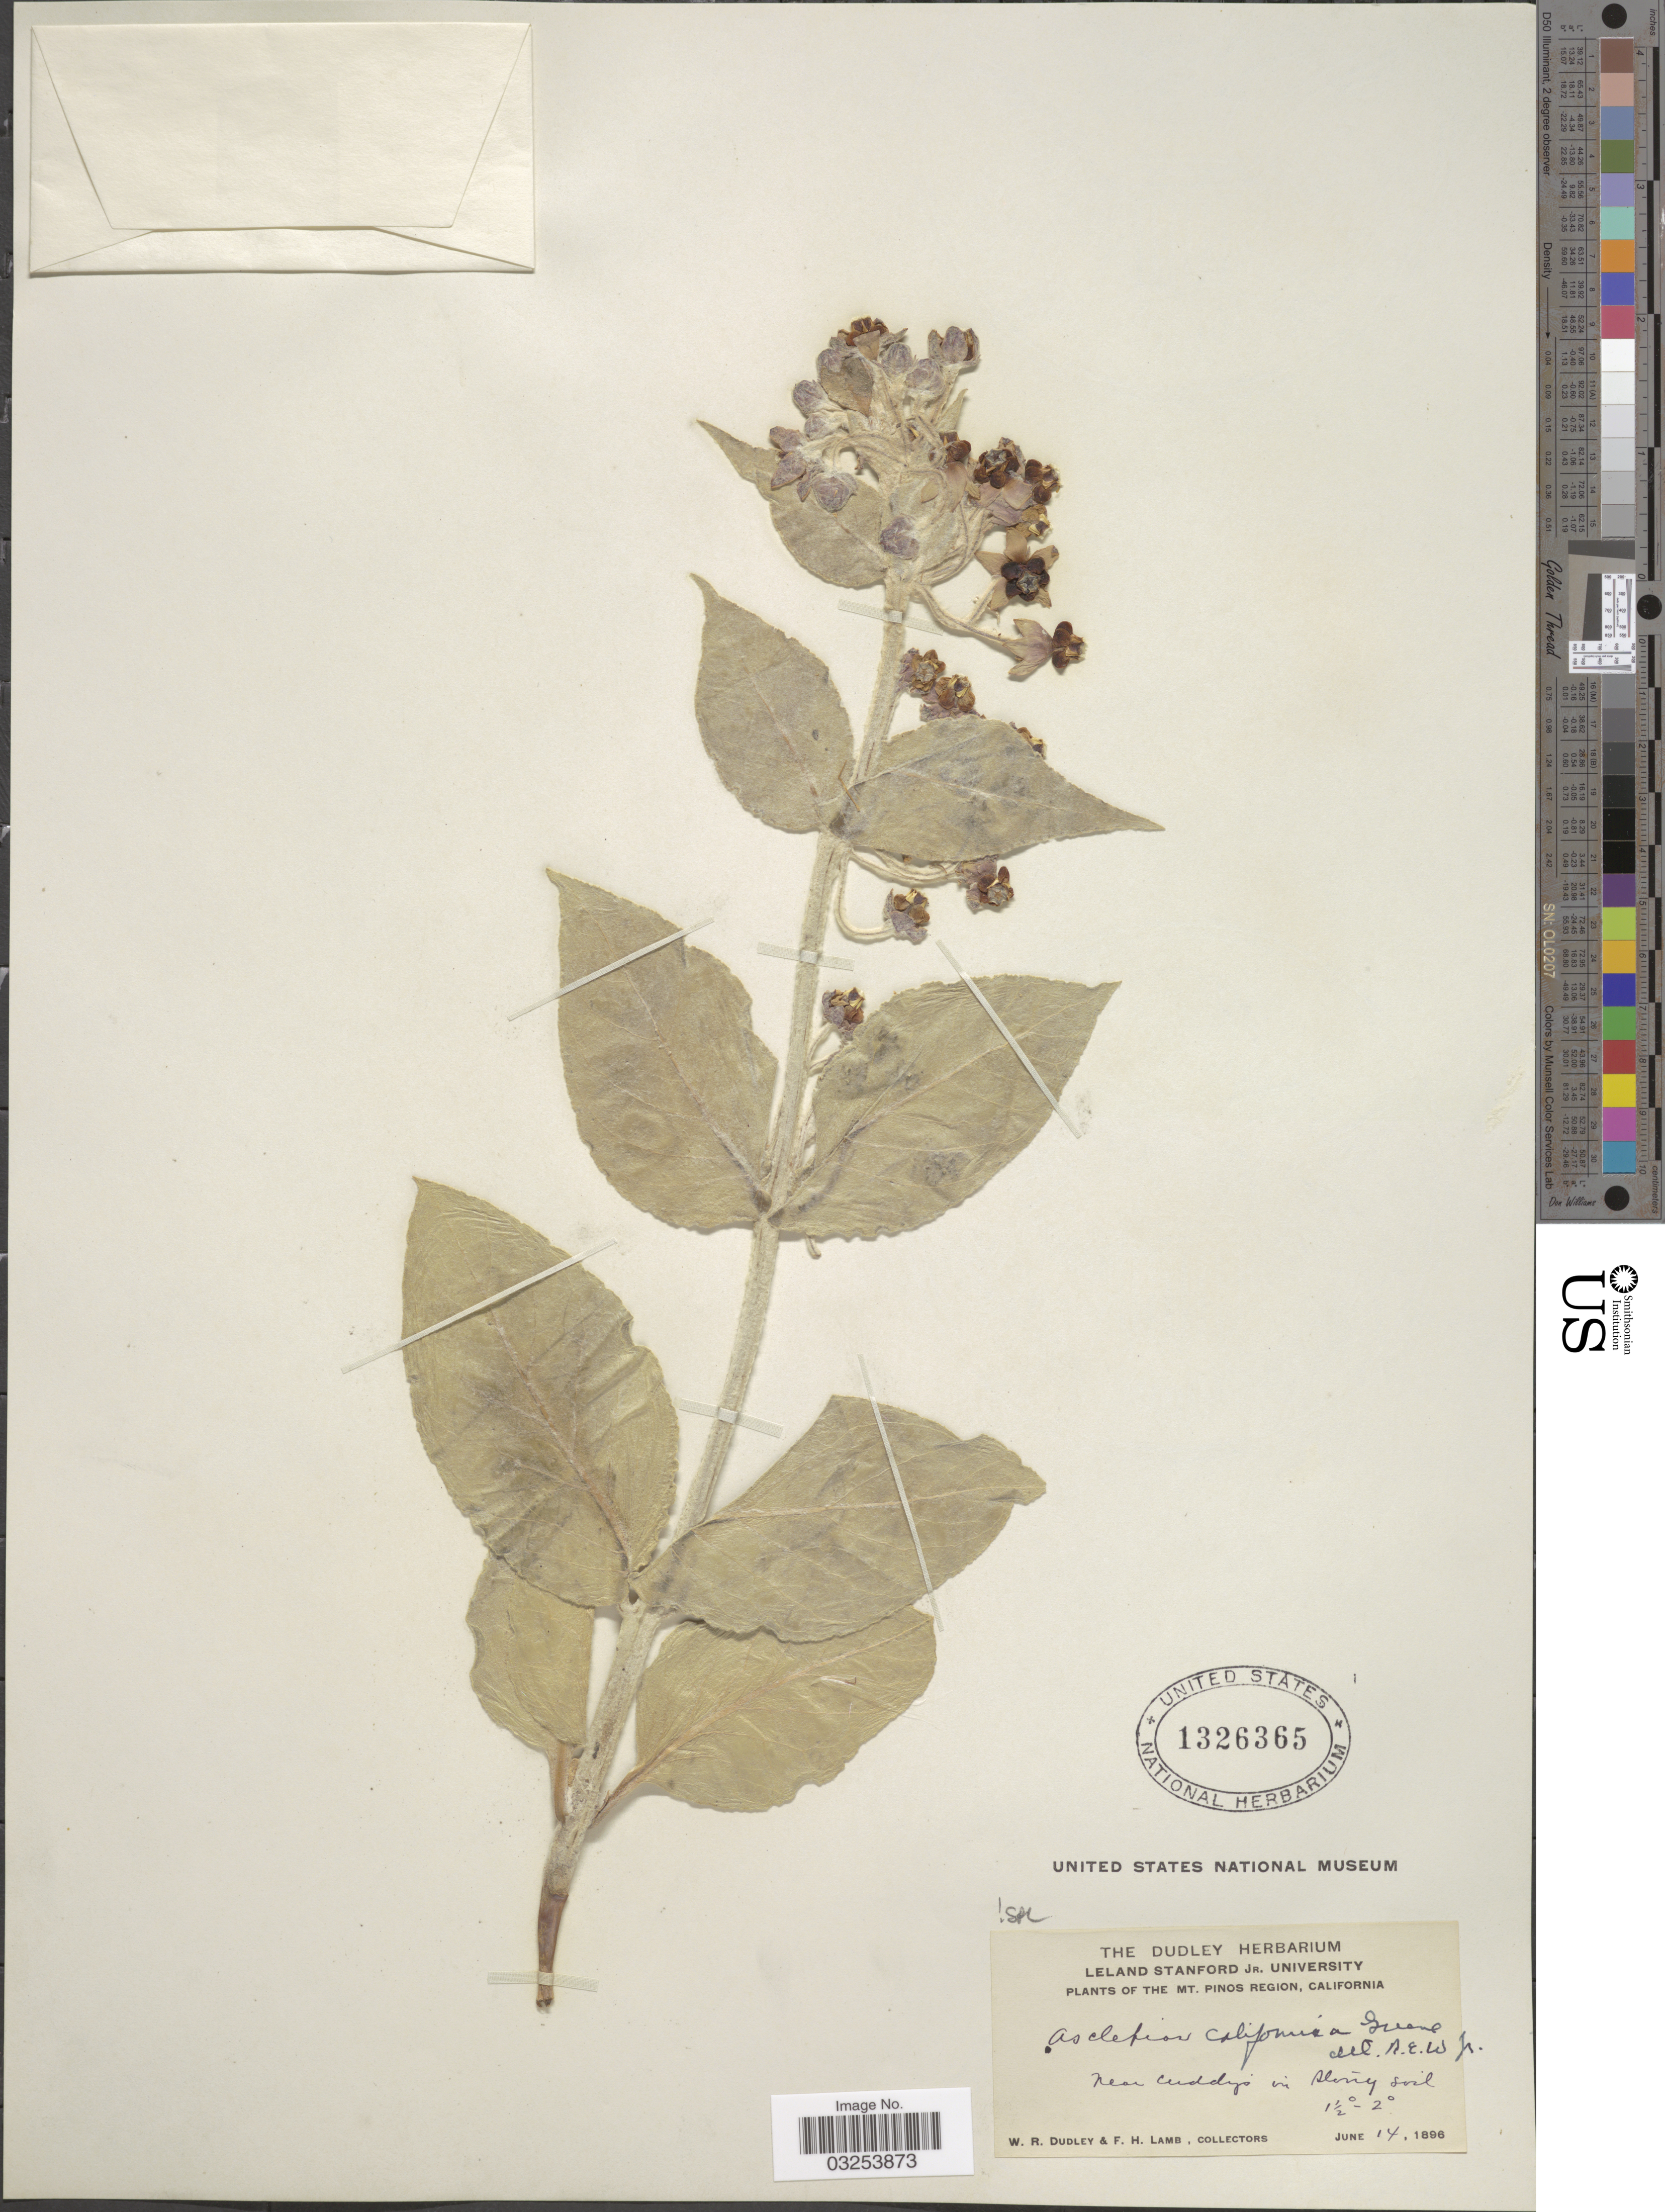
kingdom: Plantae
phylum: Tracheophyta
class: Magnoliopsida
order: Gentianales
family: Apocynaceae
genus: Asclepias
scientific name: Asclepias californica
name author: Greene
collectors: W. Dudley & F. H. Lamb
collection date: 1896-06-14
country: United States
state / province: California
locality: Mt. Pinos Region, near Cuddy's.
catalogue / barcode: US 1326365